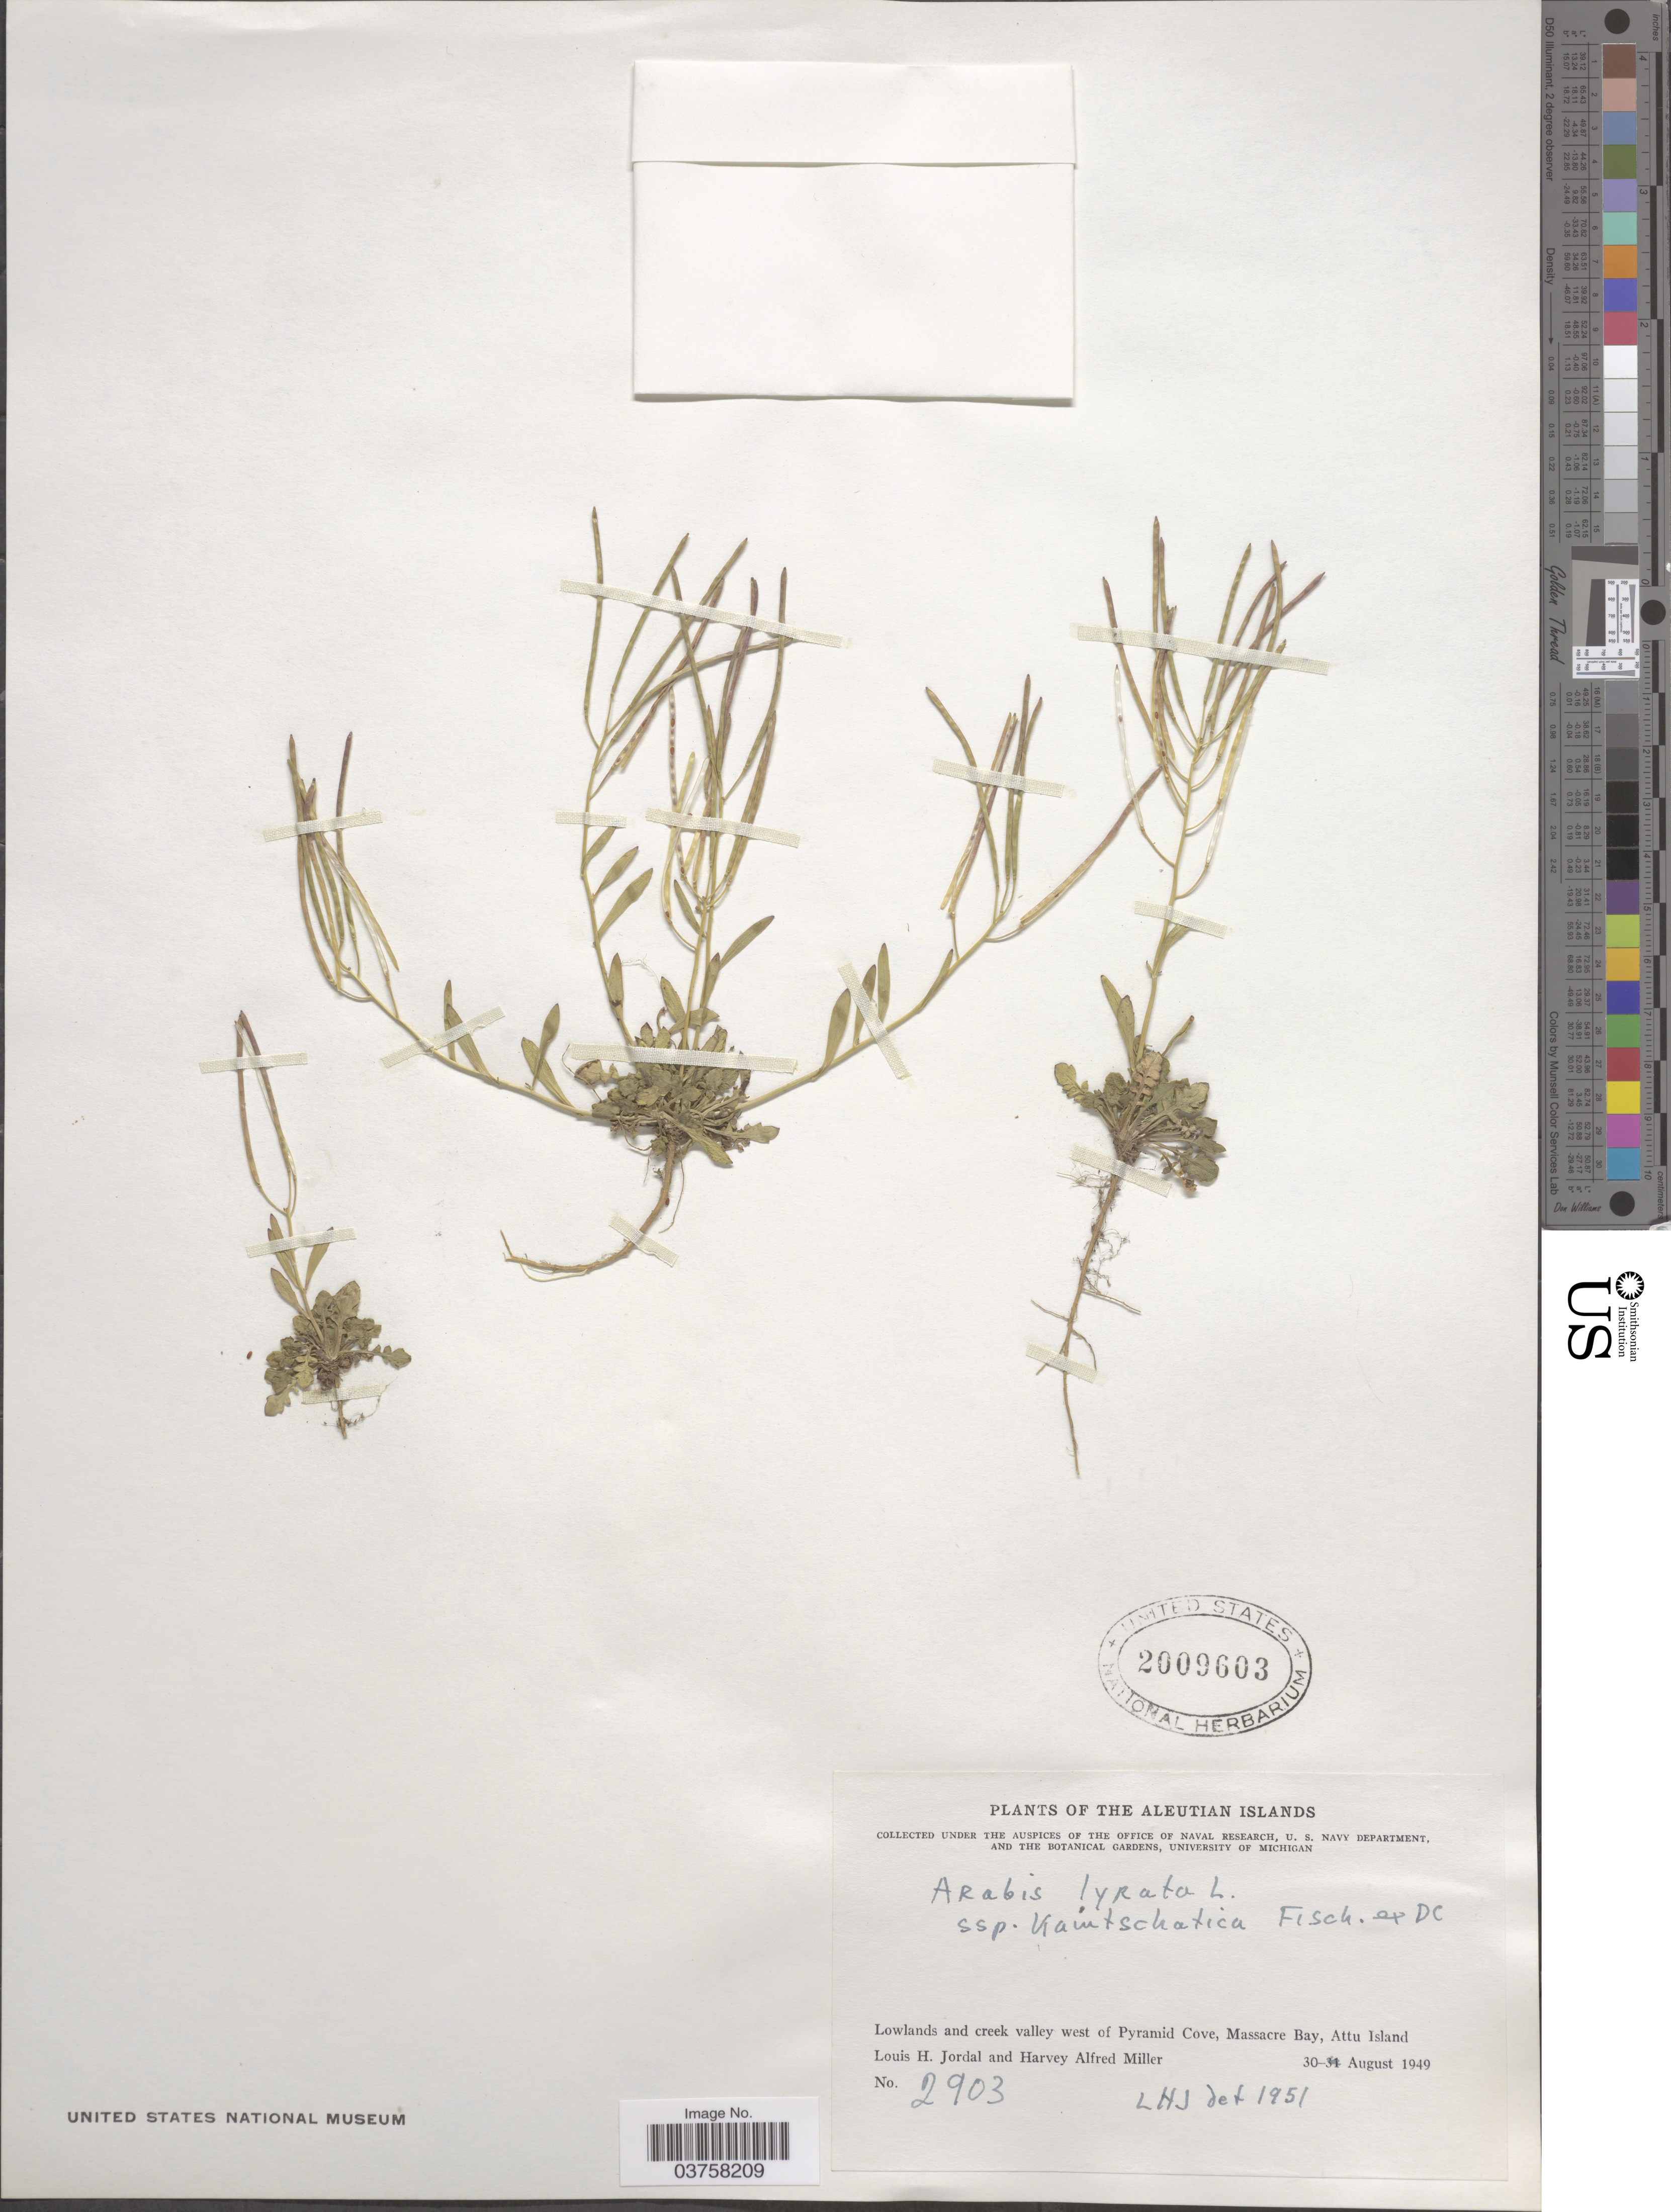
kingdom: Plantae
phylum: Tracheophyta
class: Magnoliopsida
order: Brassicales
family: Brassicaceae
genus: Arabis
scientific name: Arabis lyrata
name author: L.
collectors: L. Jordal & H. A. Miller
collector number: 2903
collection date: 1949-08-30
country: United States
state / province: Alaska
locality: The Aleutian Islands. Lowlands and creek valley west of Pyramid Cove, Massacre Bay, Attu Island.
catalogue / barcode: US 2009603